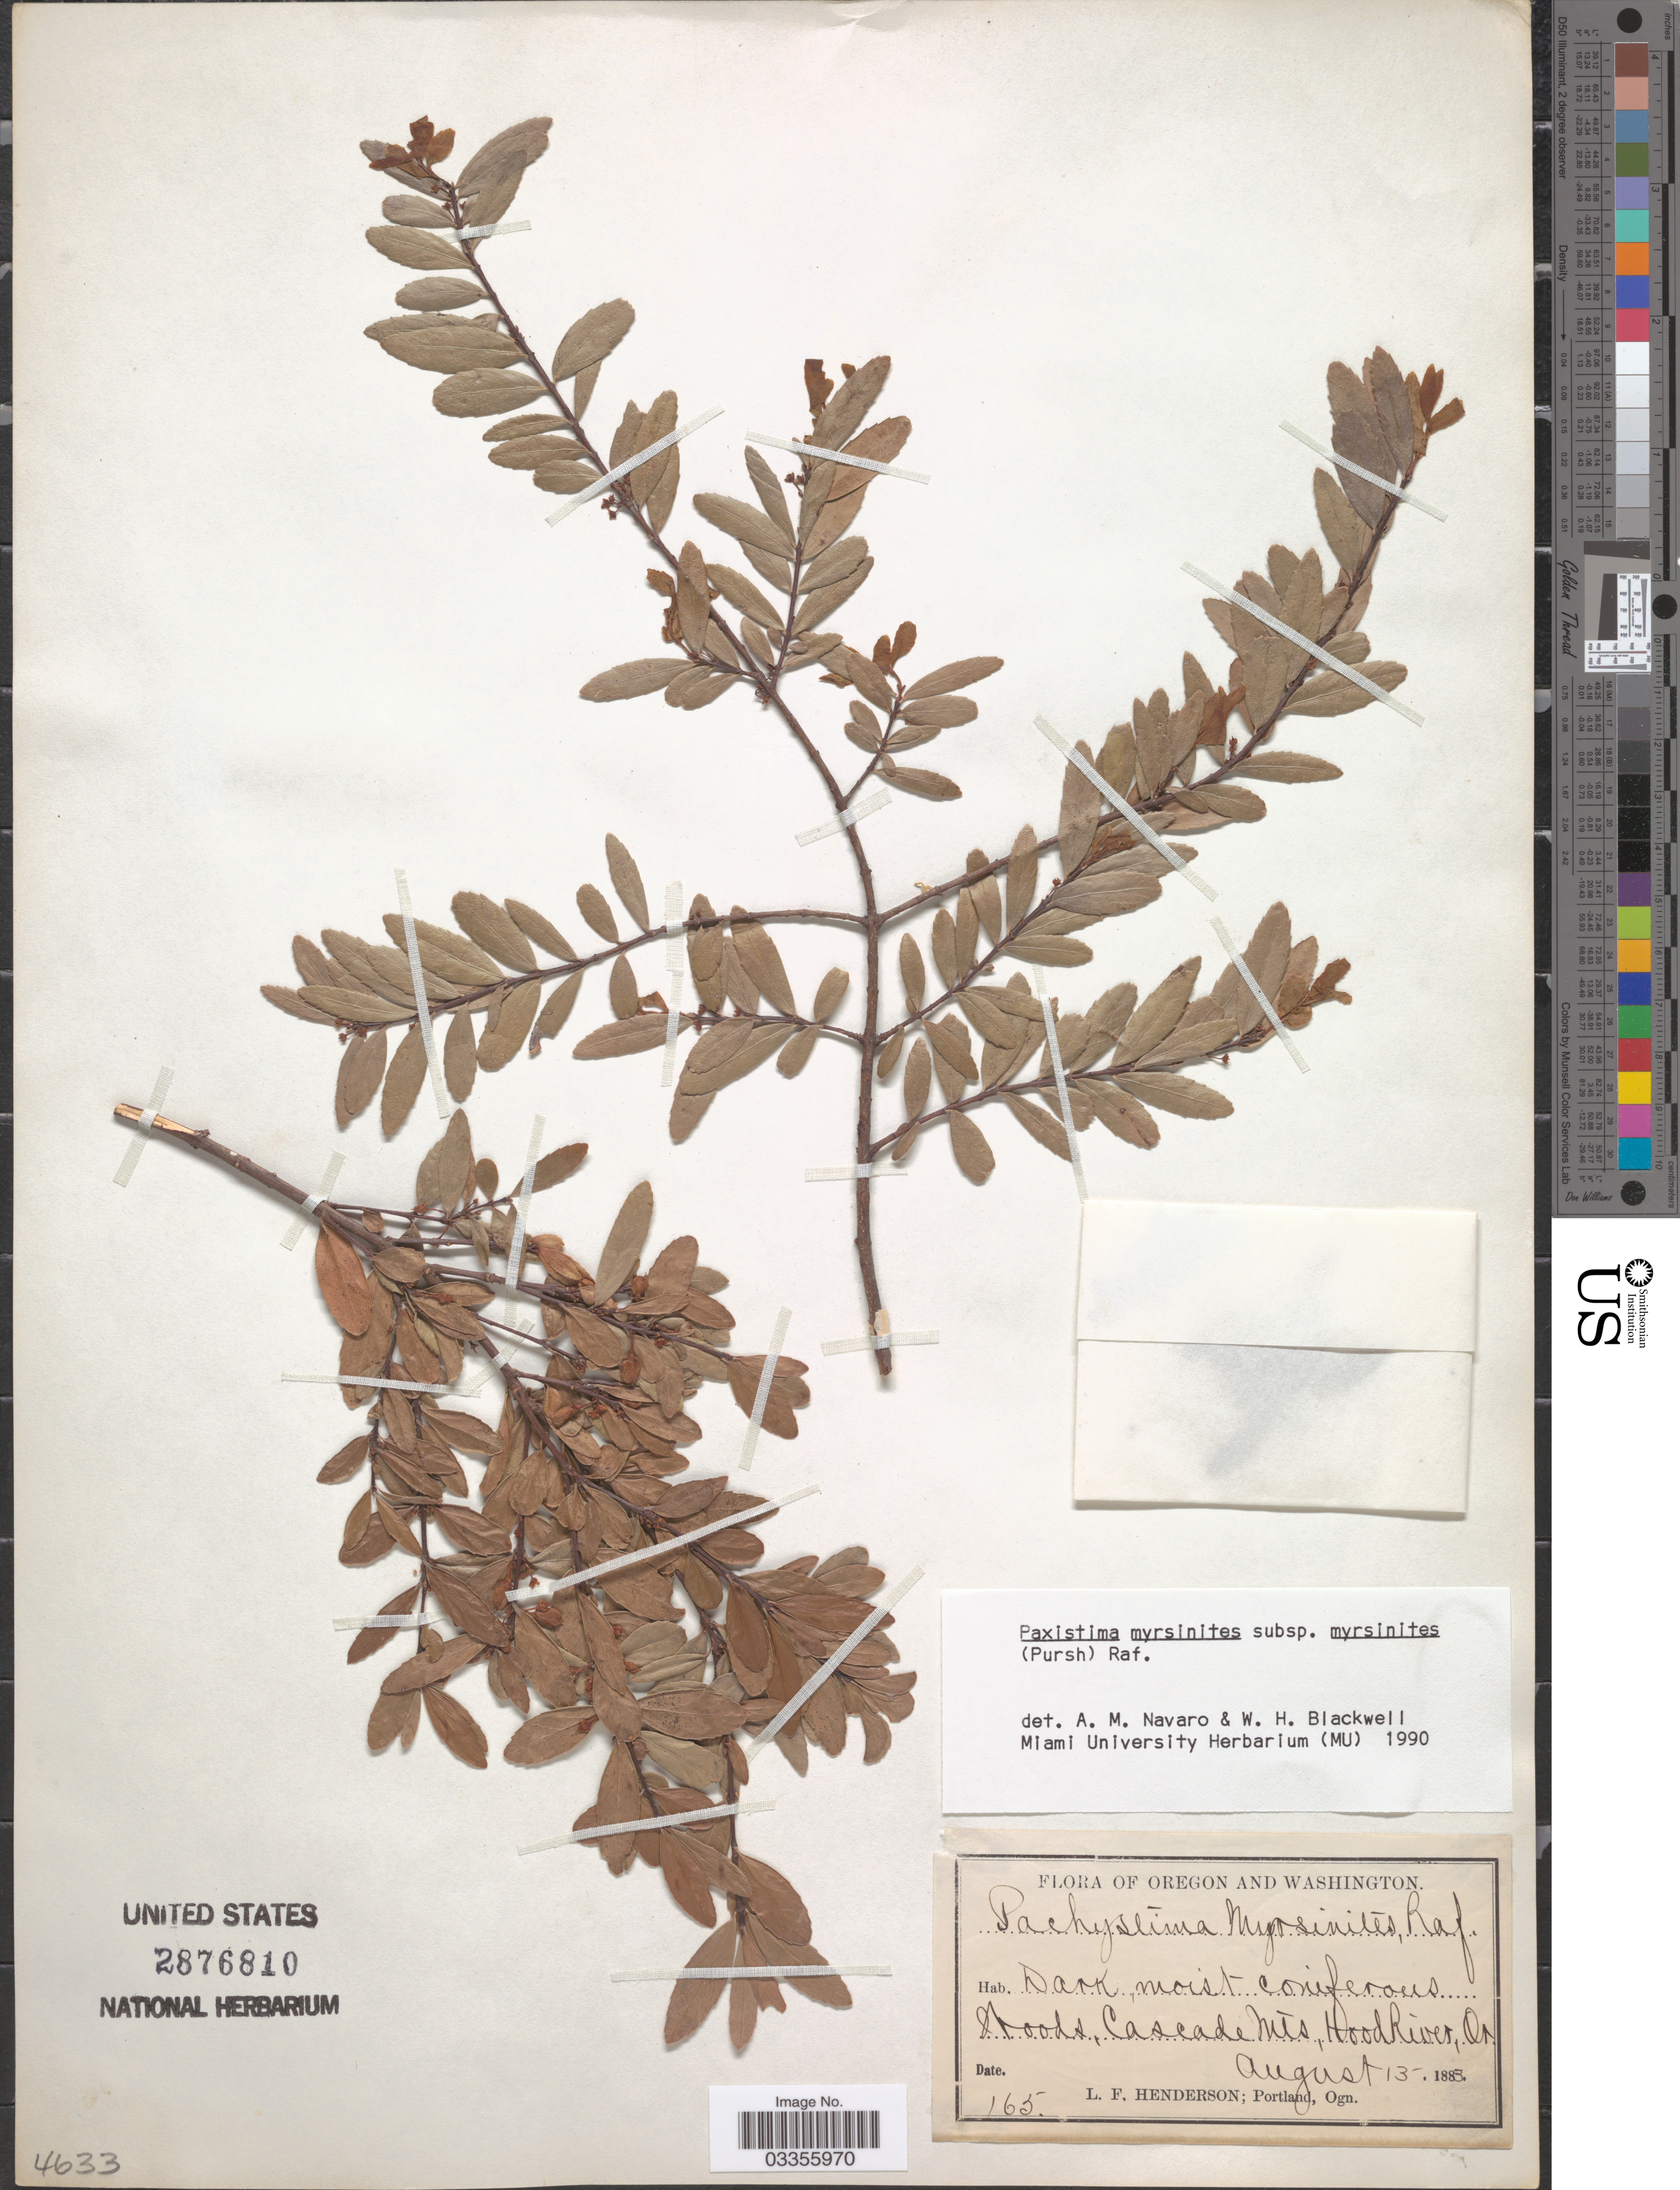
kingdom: Plantae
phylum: Tracheophyta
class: Magnoliopsida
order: Celastrales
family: Celastraceae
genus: Paxistima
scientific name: Paxistima myrsinites subsp. myrsinites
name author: (Pursh) Raf.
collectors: L. Henderson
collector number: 165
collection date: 1883-08-13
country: United States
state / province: Oregon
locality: Cascade Mts, HoodRiver.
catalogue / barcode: US 2876810